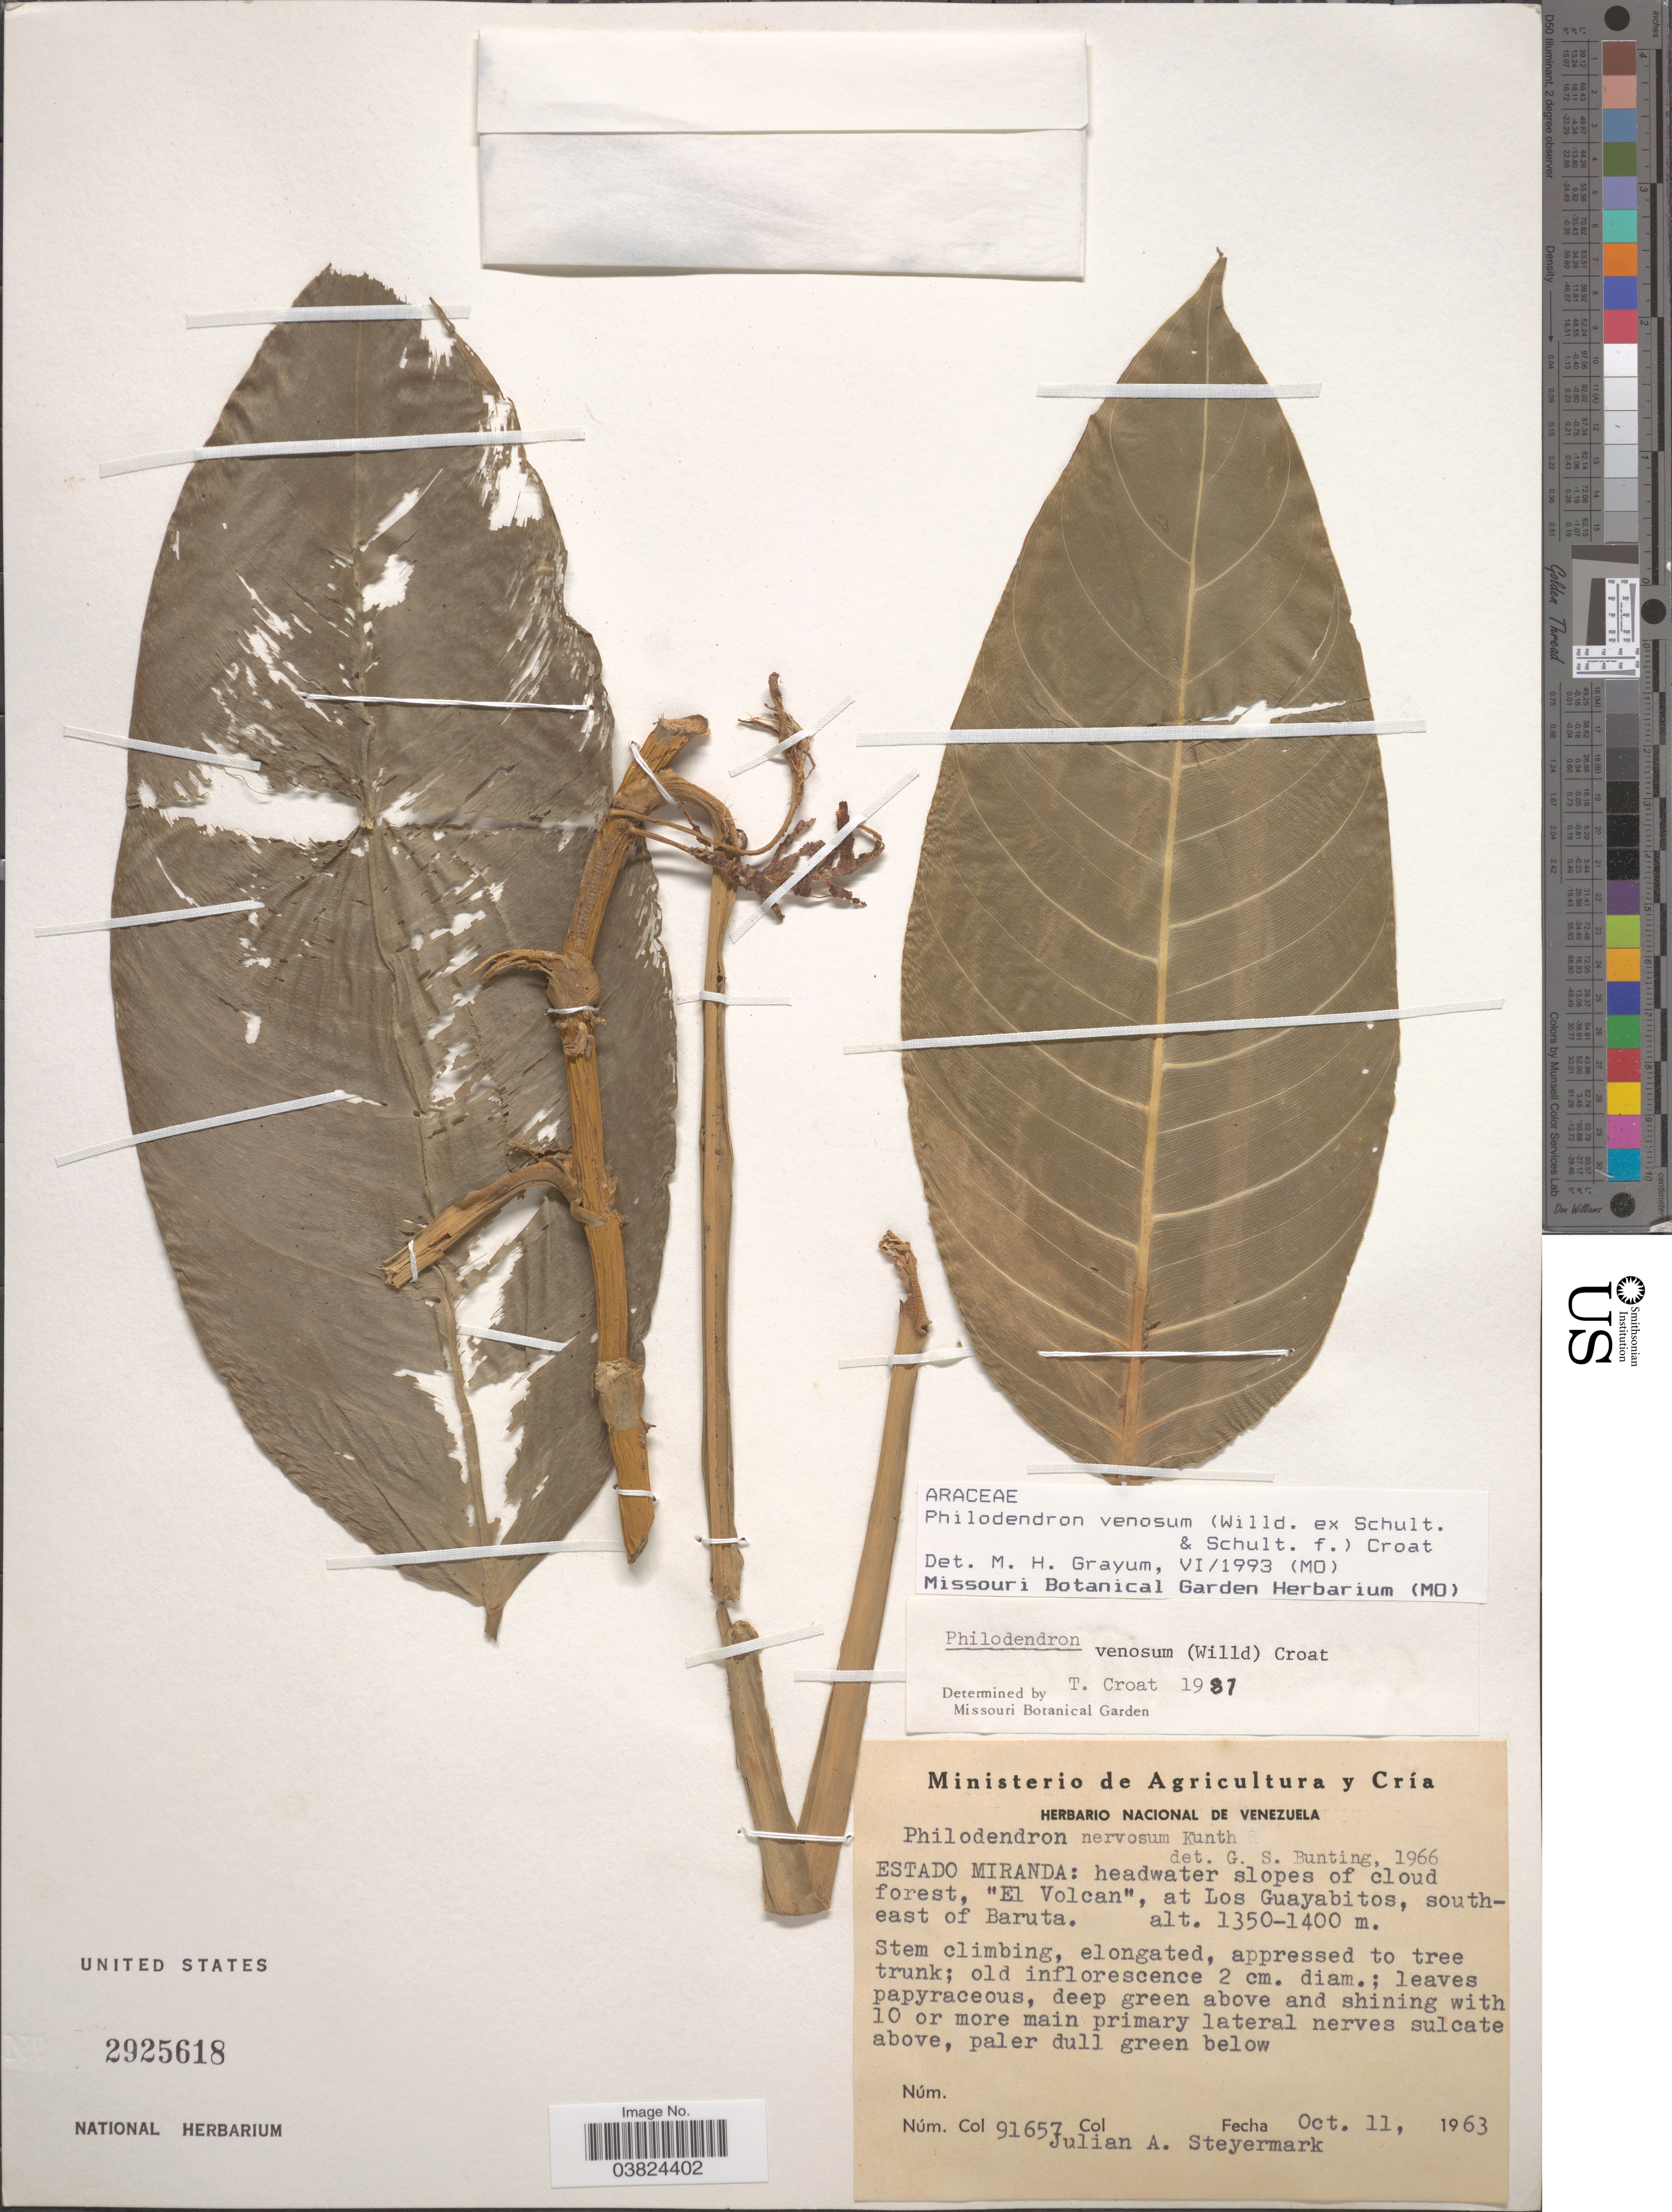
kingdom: Plantae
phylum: Tracheophyta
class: Liliopsida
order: Alismatales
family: Araceae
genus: Philodendron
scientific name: Philodendron venosum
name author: (Willd. ex Schult. & Schult. f.) Croat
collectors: J. Steyermark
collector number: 91657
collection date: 1963-10-11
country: Venezuela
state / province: Miranda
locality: Headwater slopes of cloud forest, "El Volcan", at Los Guayabitos, southeast of Baruta.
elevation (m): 1350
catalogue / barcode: US 2925618